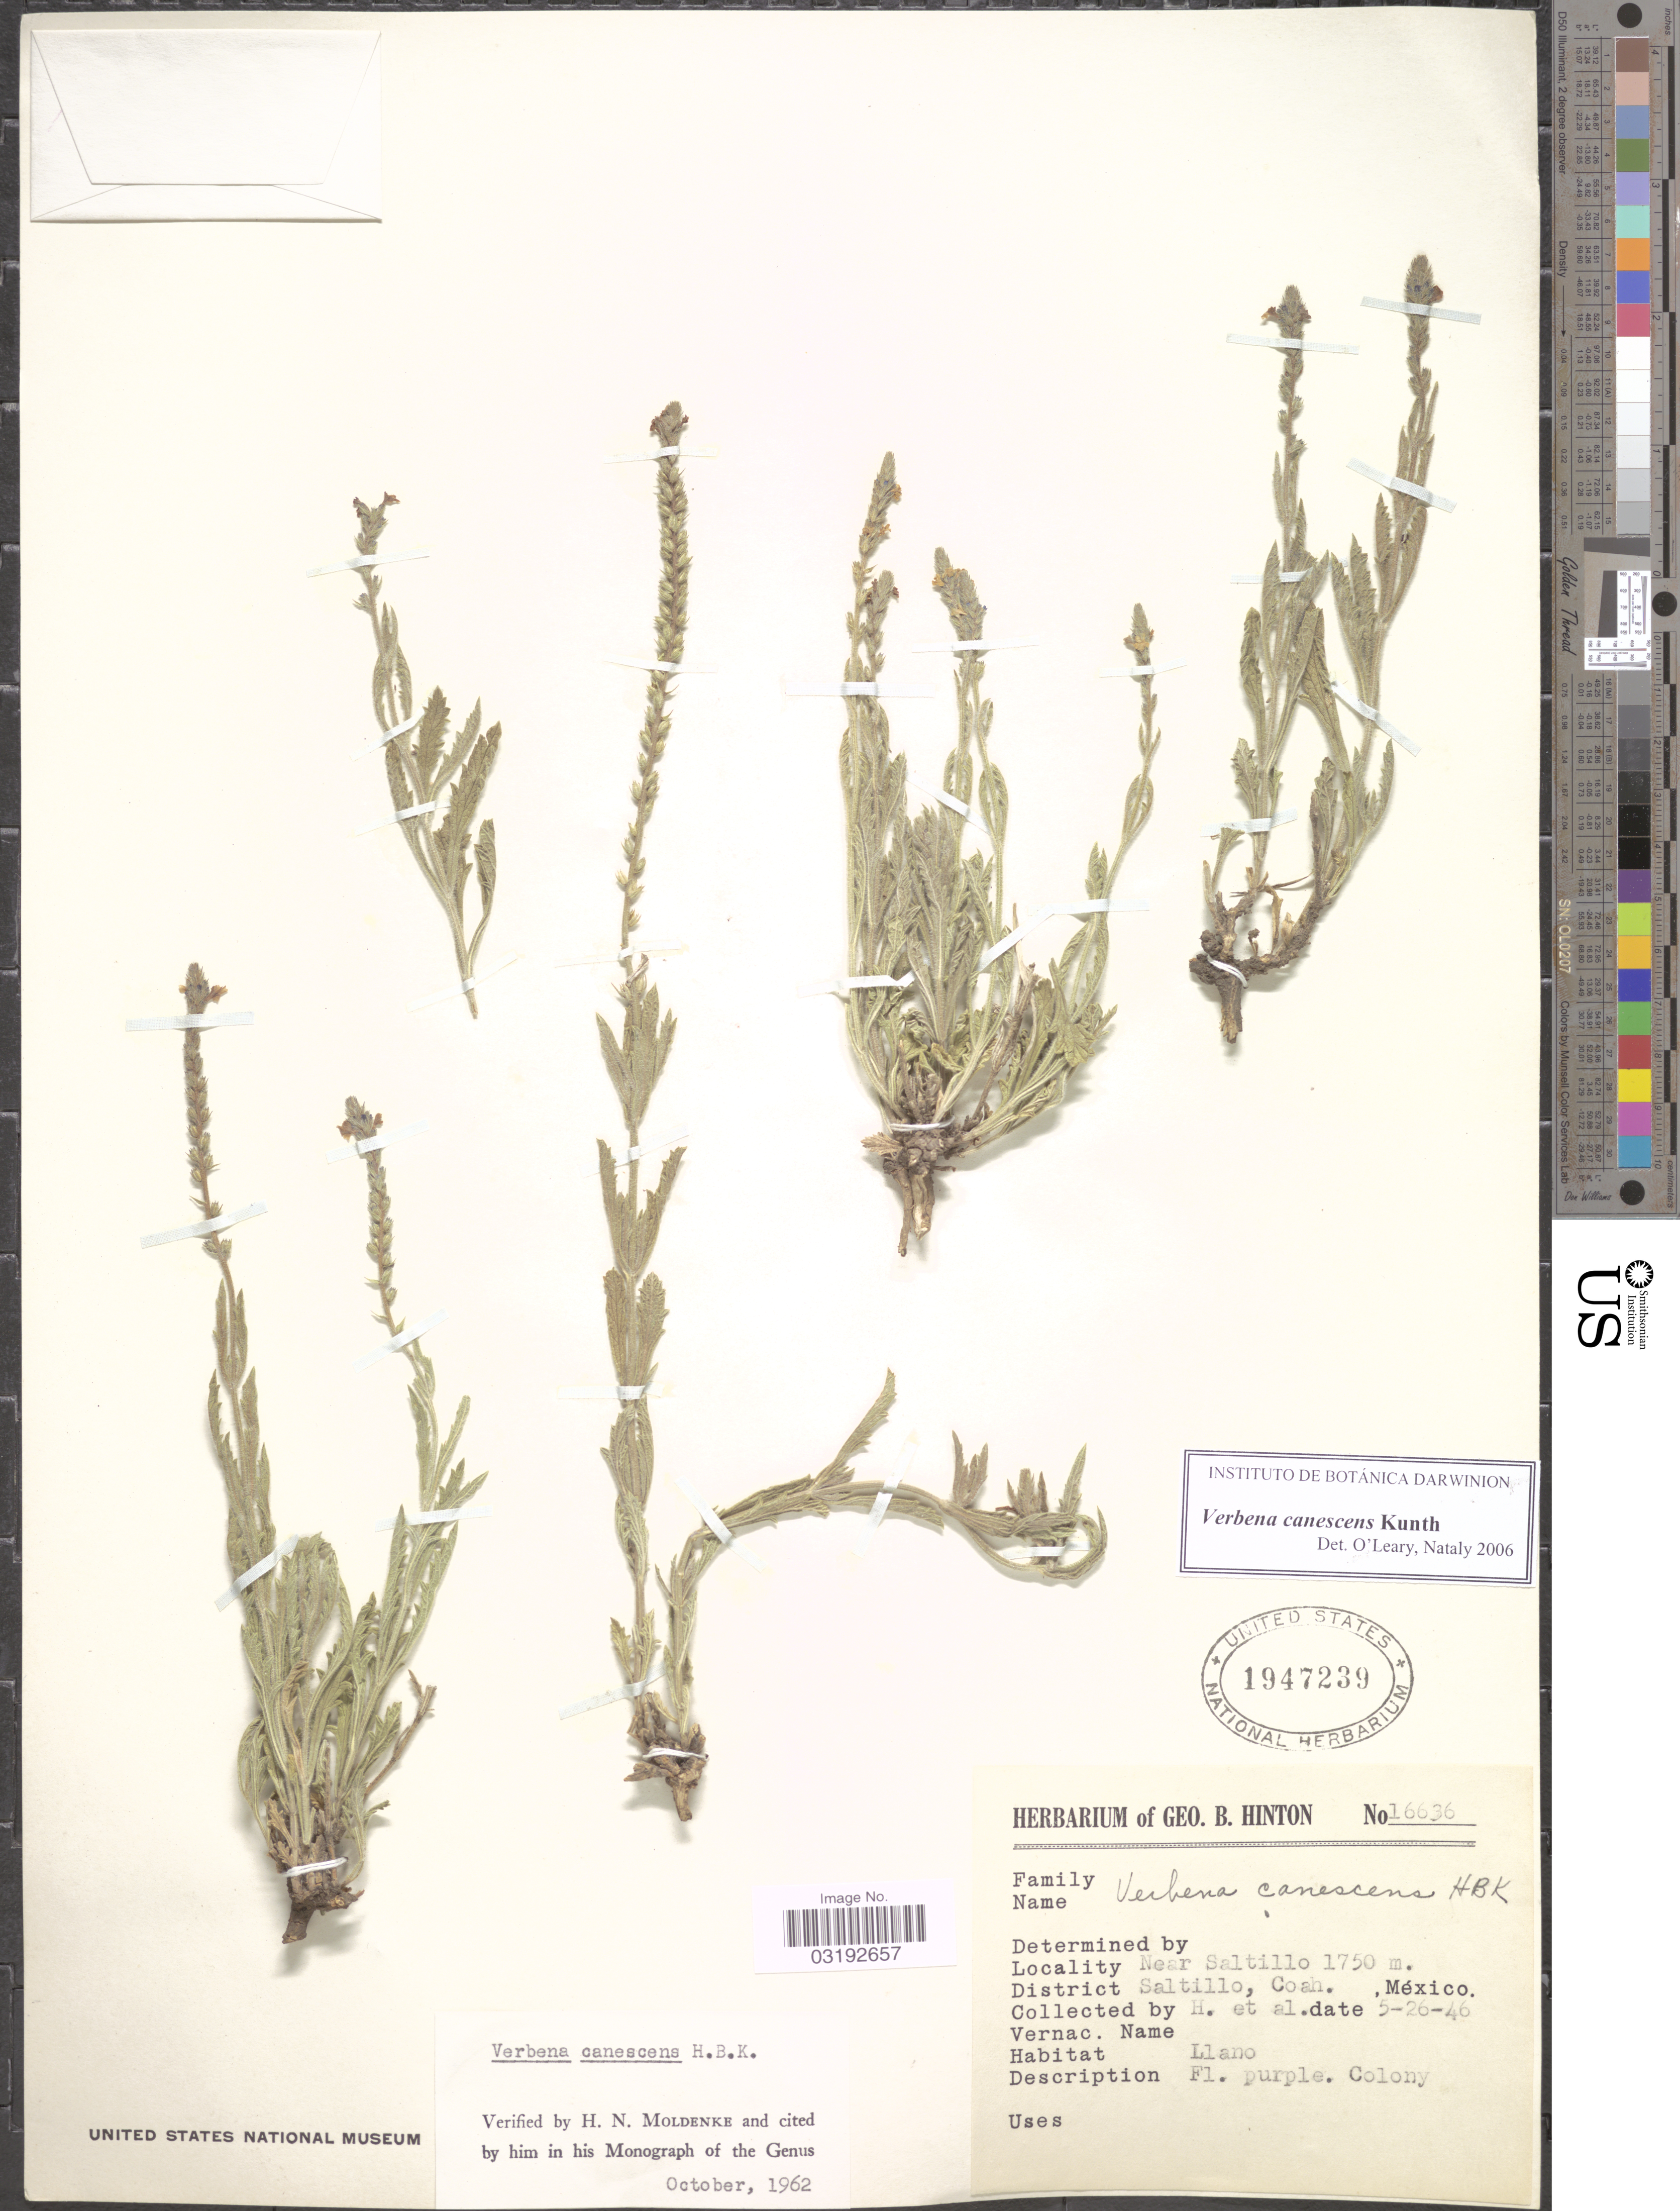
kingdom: Plantae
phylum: Tracheophyta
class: Magnoliopsida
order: Lamiales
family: Verbenaceae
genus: Verbena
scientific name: Verbena canescens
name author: Kunth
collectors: G. B. Hinton & et al.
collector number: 16636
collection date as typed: Transcribed d/m/y: 26/5/46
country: Mexico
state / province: Coahuila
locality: Near Saltillo. District Saltillo.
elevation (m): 1750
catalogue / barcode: US 1947239